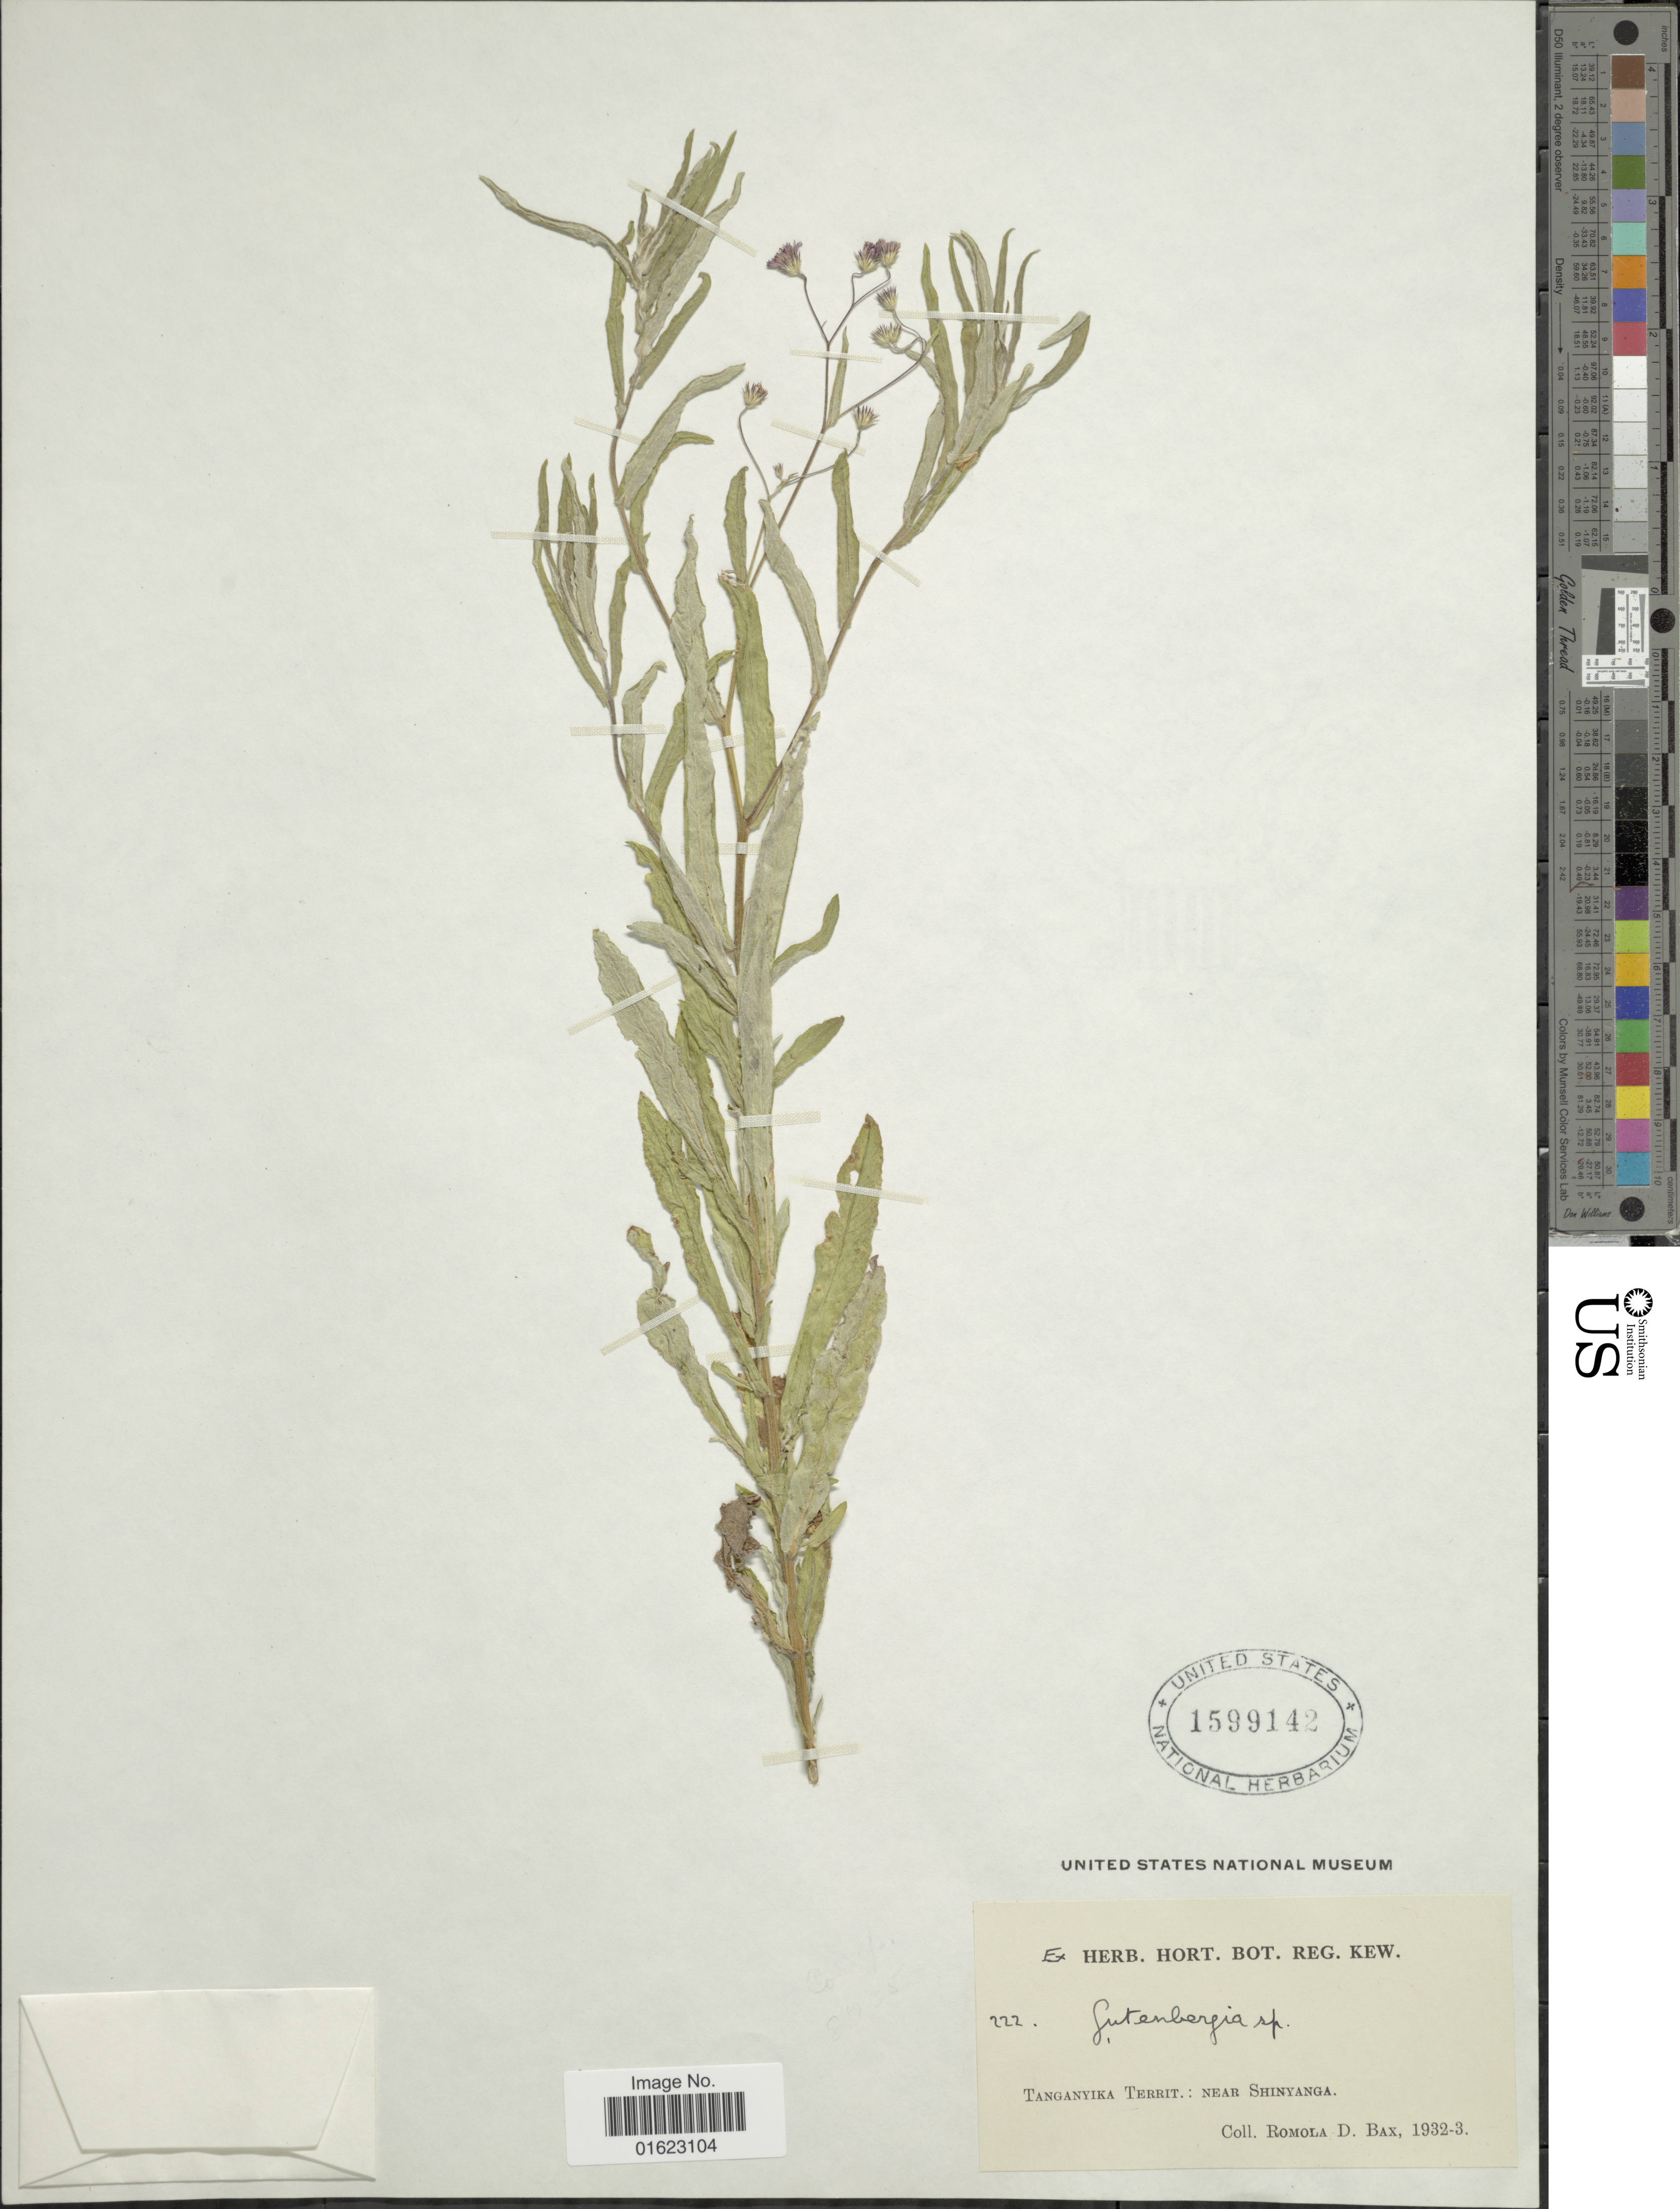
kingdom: Plantae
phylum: Tracheophyta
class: Magnoliopsida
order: Asterales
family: Asteraceae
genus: Gutenbergia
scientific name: Gutenbergia sp.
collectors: R. Bax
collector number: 222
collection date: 1932/1933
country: Tanzania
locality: Tanganyika Territ.: Near Shinyanga.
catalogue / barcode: US 1599142